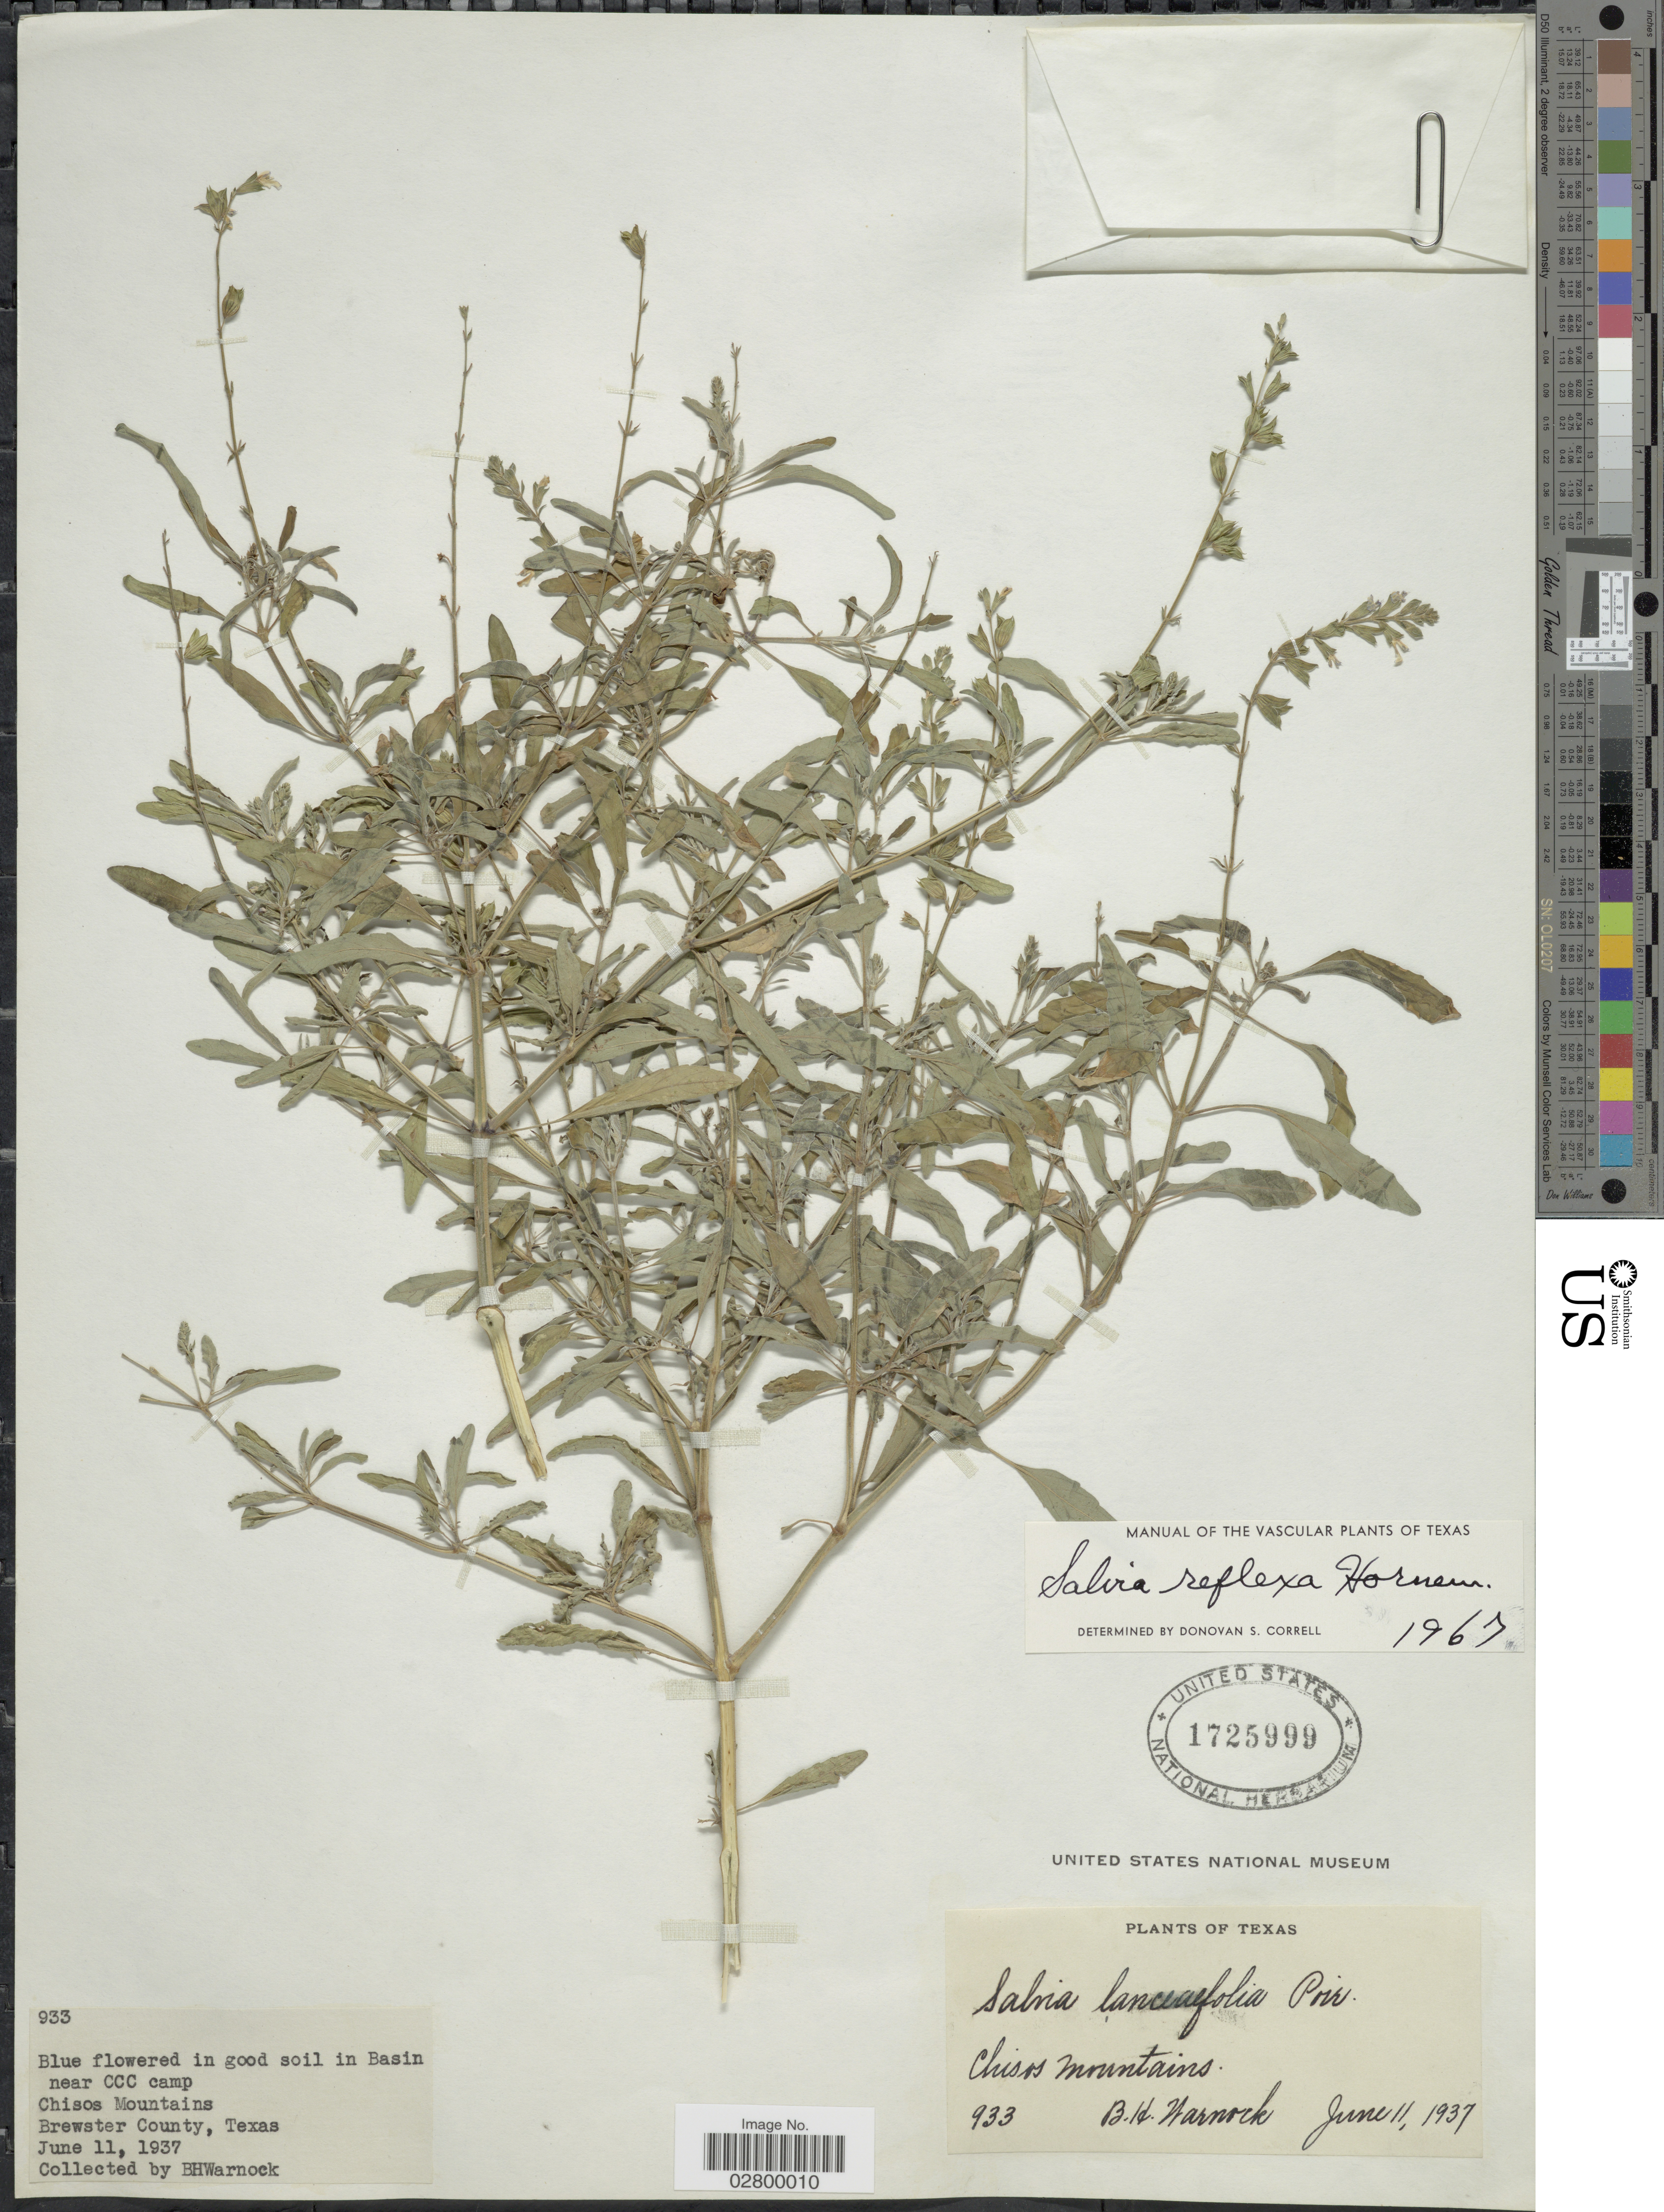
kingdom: Plantae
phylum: Tracheophyta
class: Magnoliopsida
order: Lamiales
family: Lamiaceae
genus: Salvia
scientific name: Salvia reflexa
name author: Hornem.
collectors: B. H. Warnock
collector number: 933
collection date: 1937-06-11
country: United States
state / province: Texas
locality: Blue flowered in good soil in Basin near CCC camp. Chisos Mountains. Brewster County.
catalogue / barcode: US 1725999